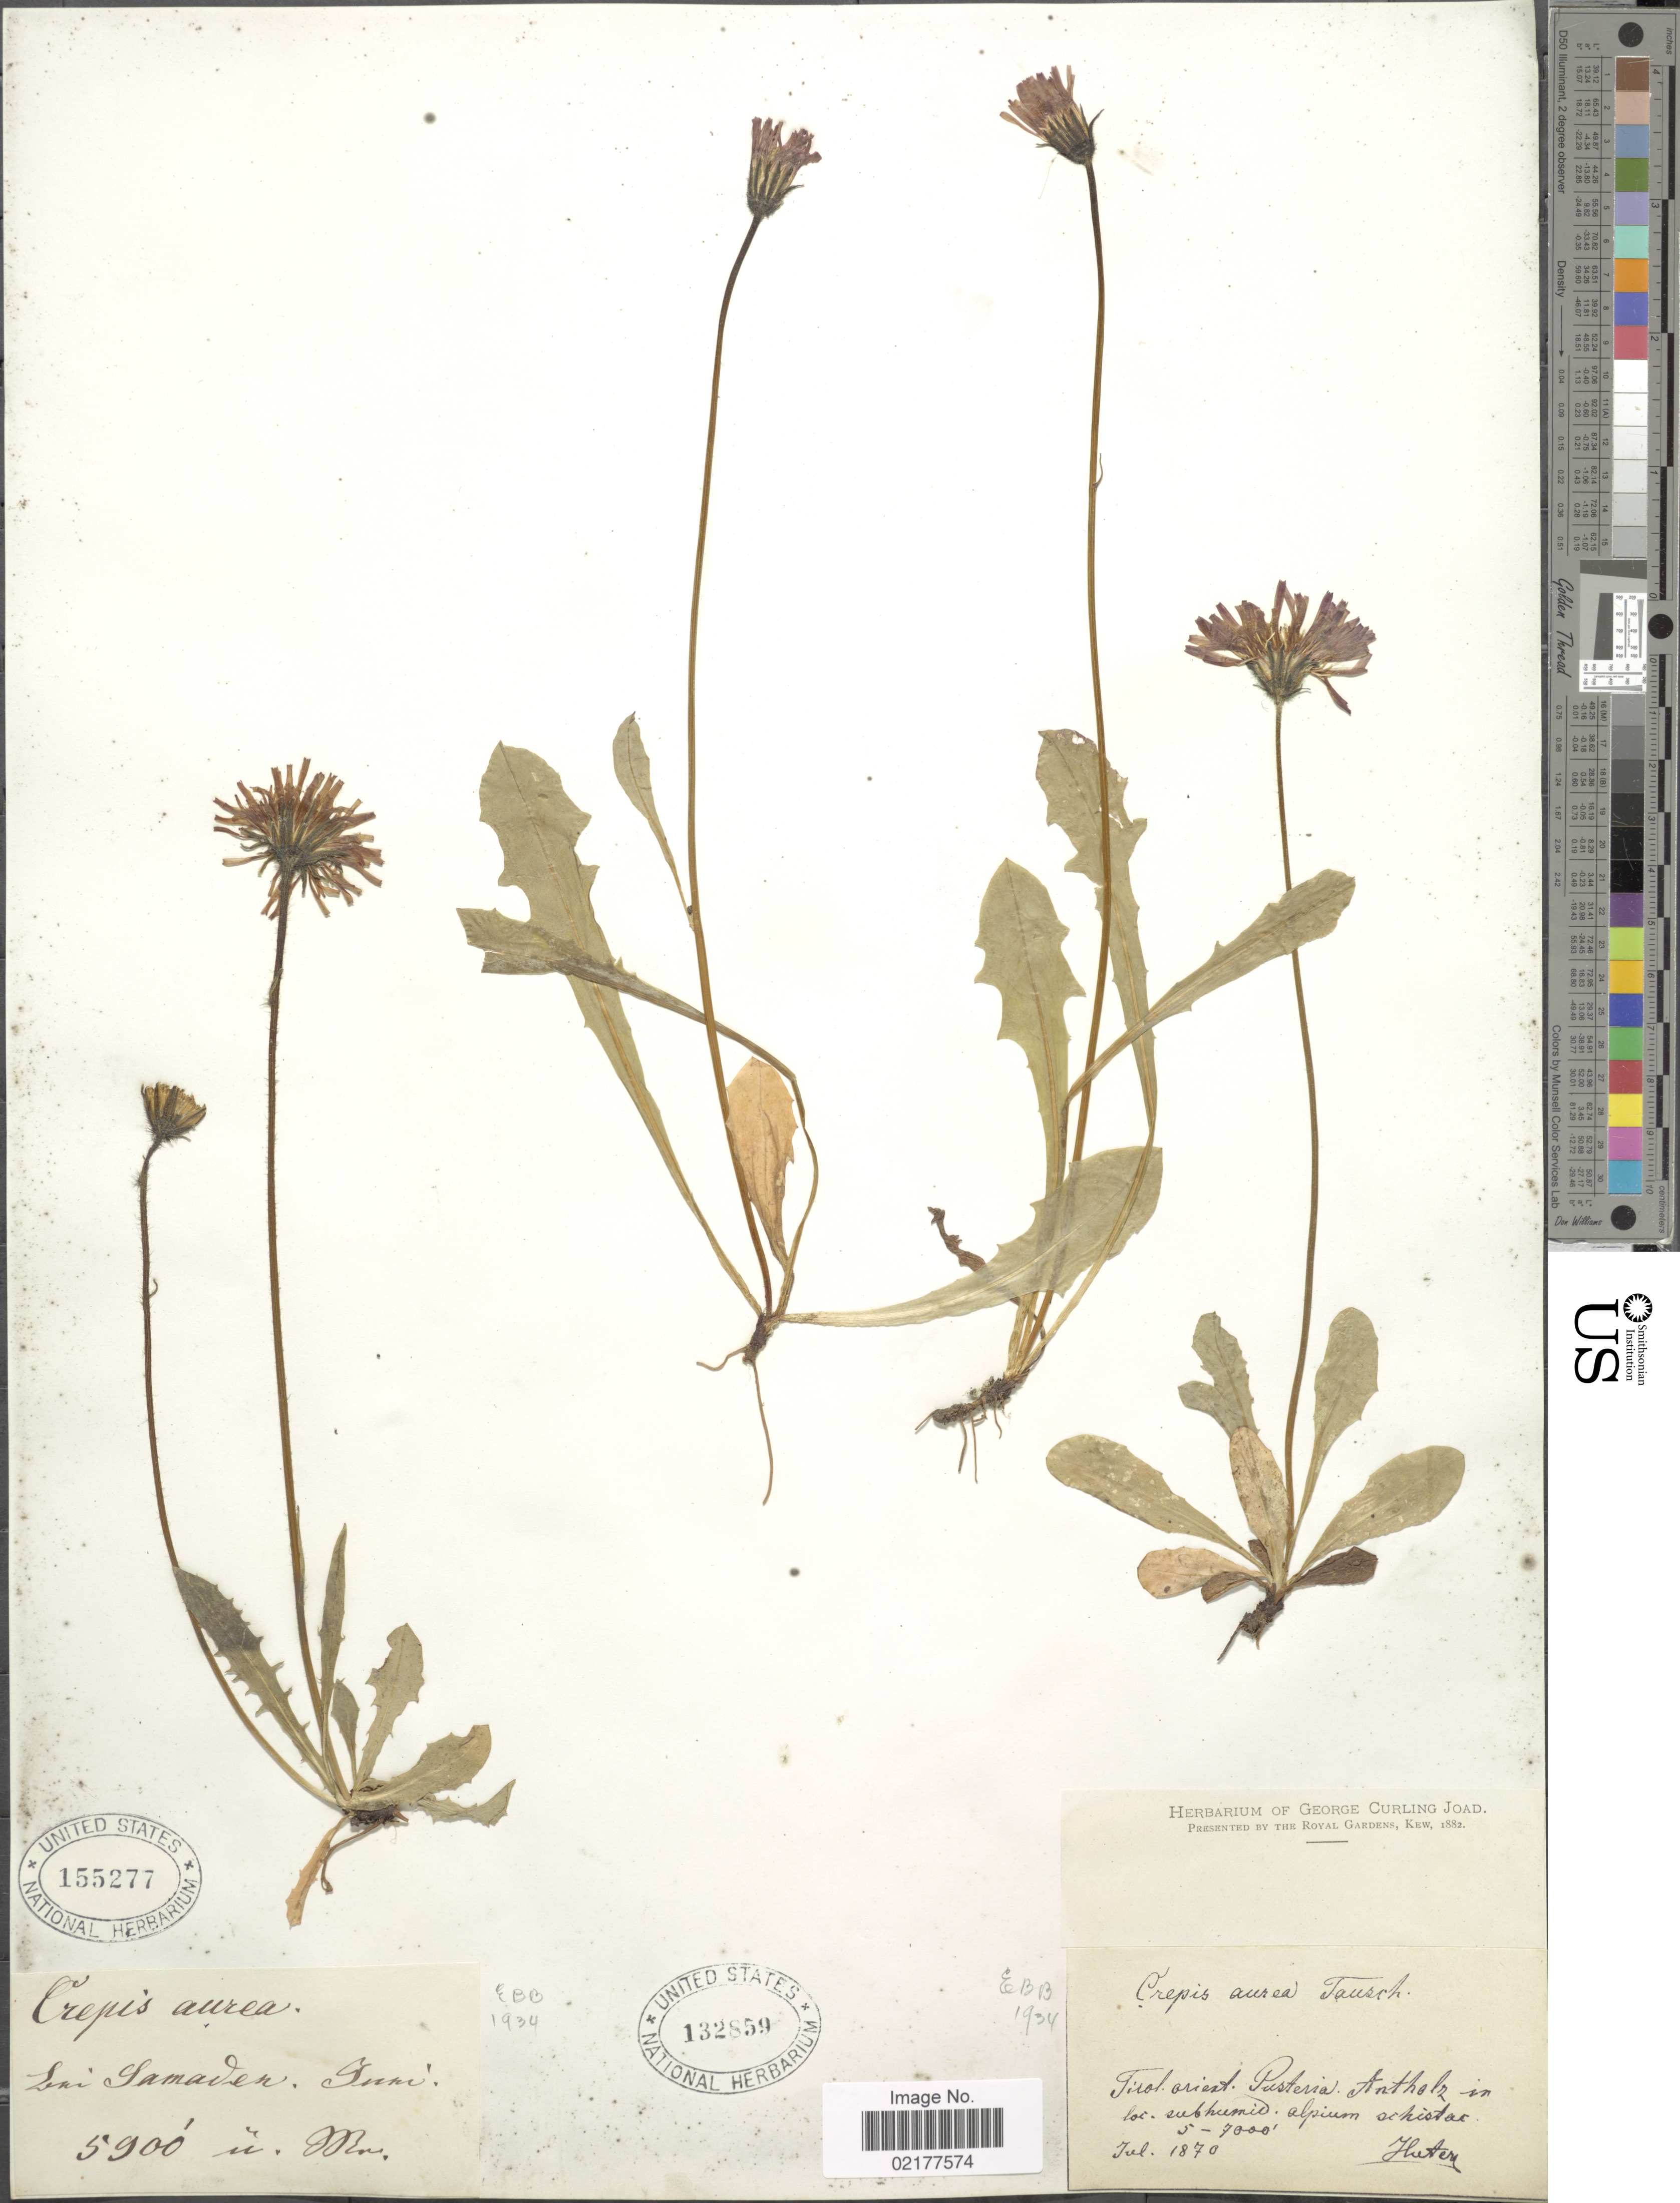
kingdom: Plantae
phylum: Tracheophyta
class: Magnoliopsida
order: Asterales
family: Asteraceae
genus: Crepis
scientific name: Crepis aurea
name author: (L.) Cass.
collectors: -. Huter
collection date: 1870-07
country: Italy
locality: Tirol orient. Pusteria. Antholz in loc. subhumid alpium schister [interpreted]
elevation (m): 1524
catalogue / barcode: US 132859